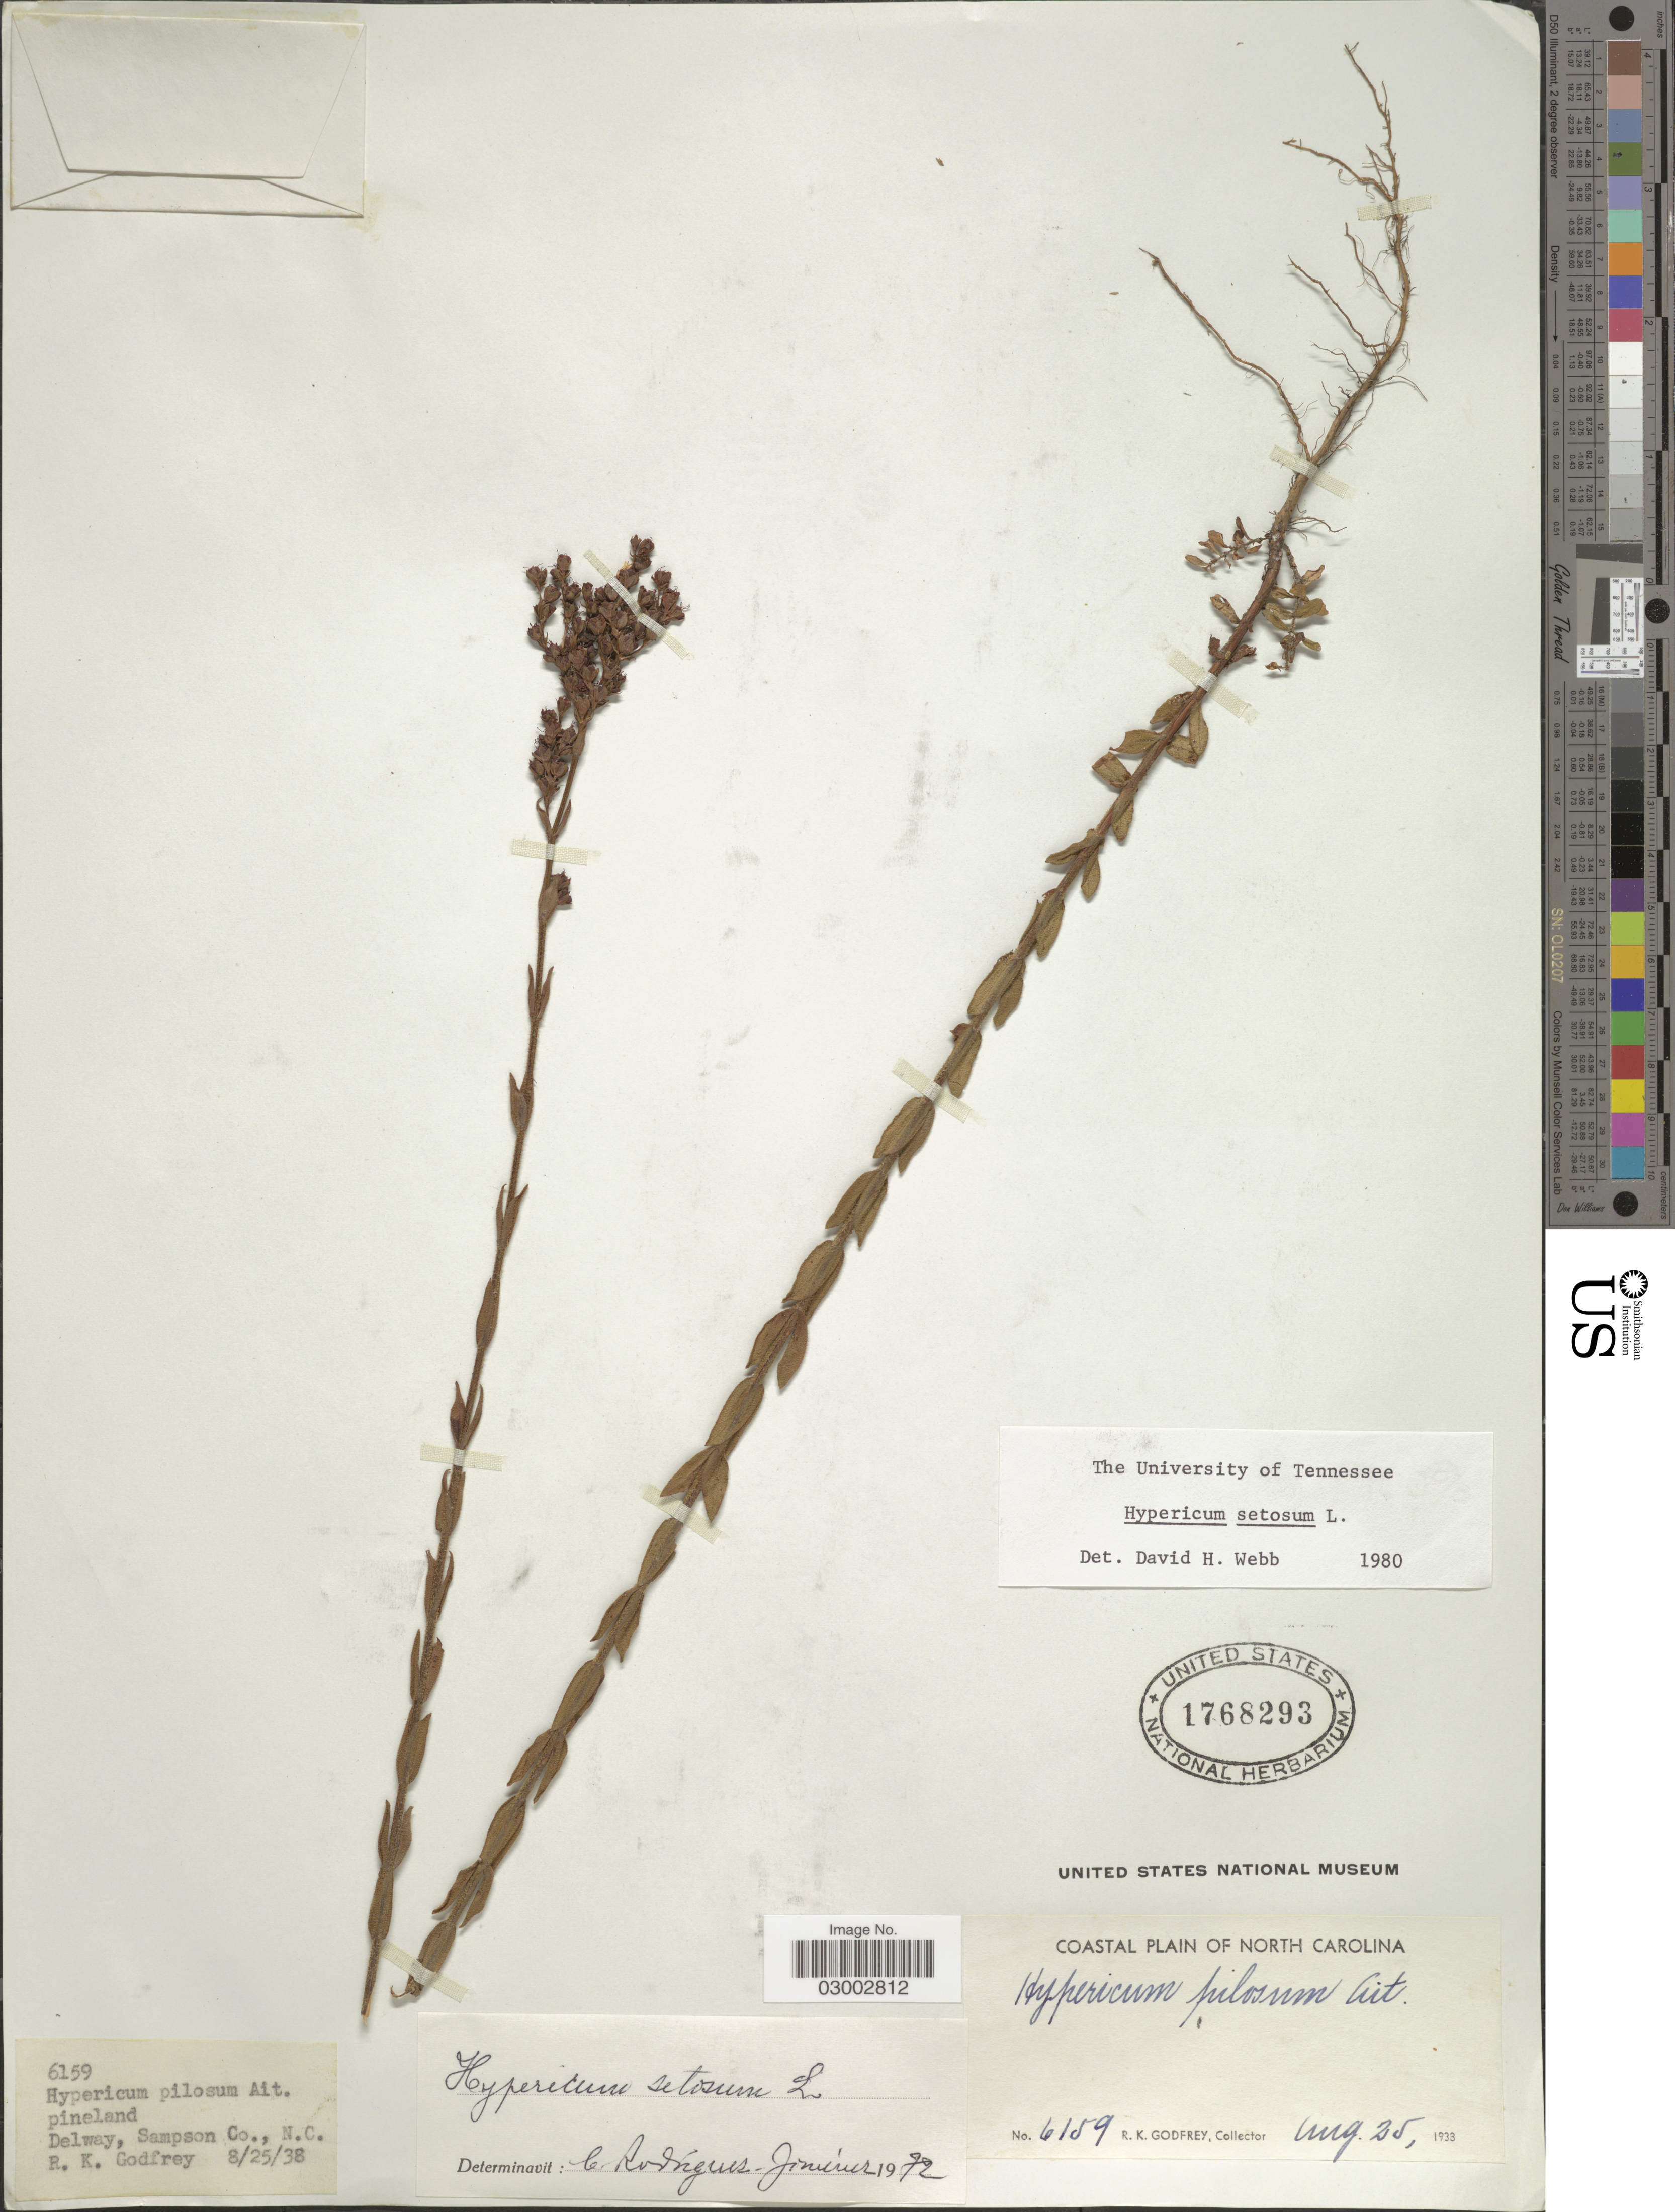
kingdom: Plantae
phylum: Tracheophyta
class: Magnoliopsida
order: Malpighiales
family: Hypericaceae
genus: Hypericum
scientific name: Hypericum setosum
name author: L.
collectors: R. K. Godfrey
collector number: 6159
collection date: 1938-08-25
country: United States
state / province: North Carolina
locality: Delway, Sampson Co. Coastal Plain.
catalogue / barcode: US 1768293